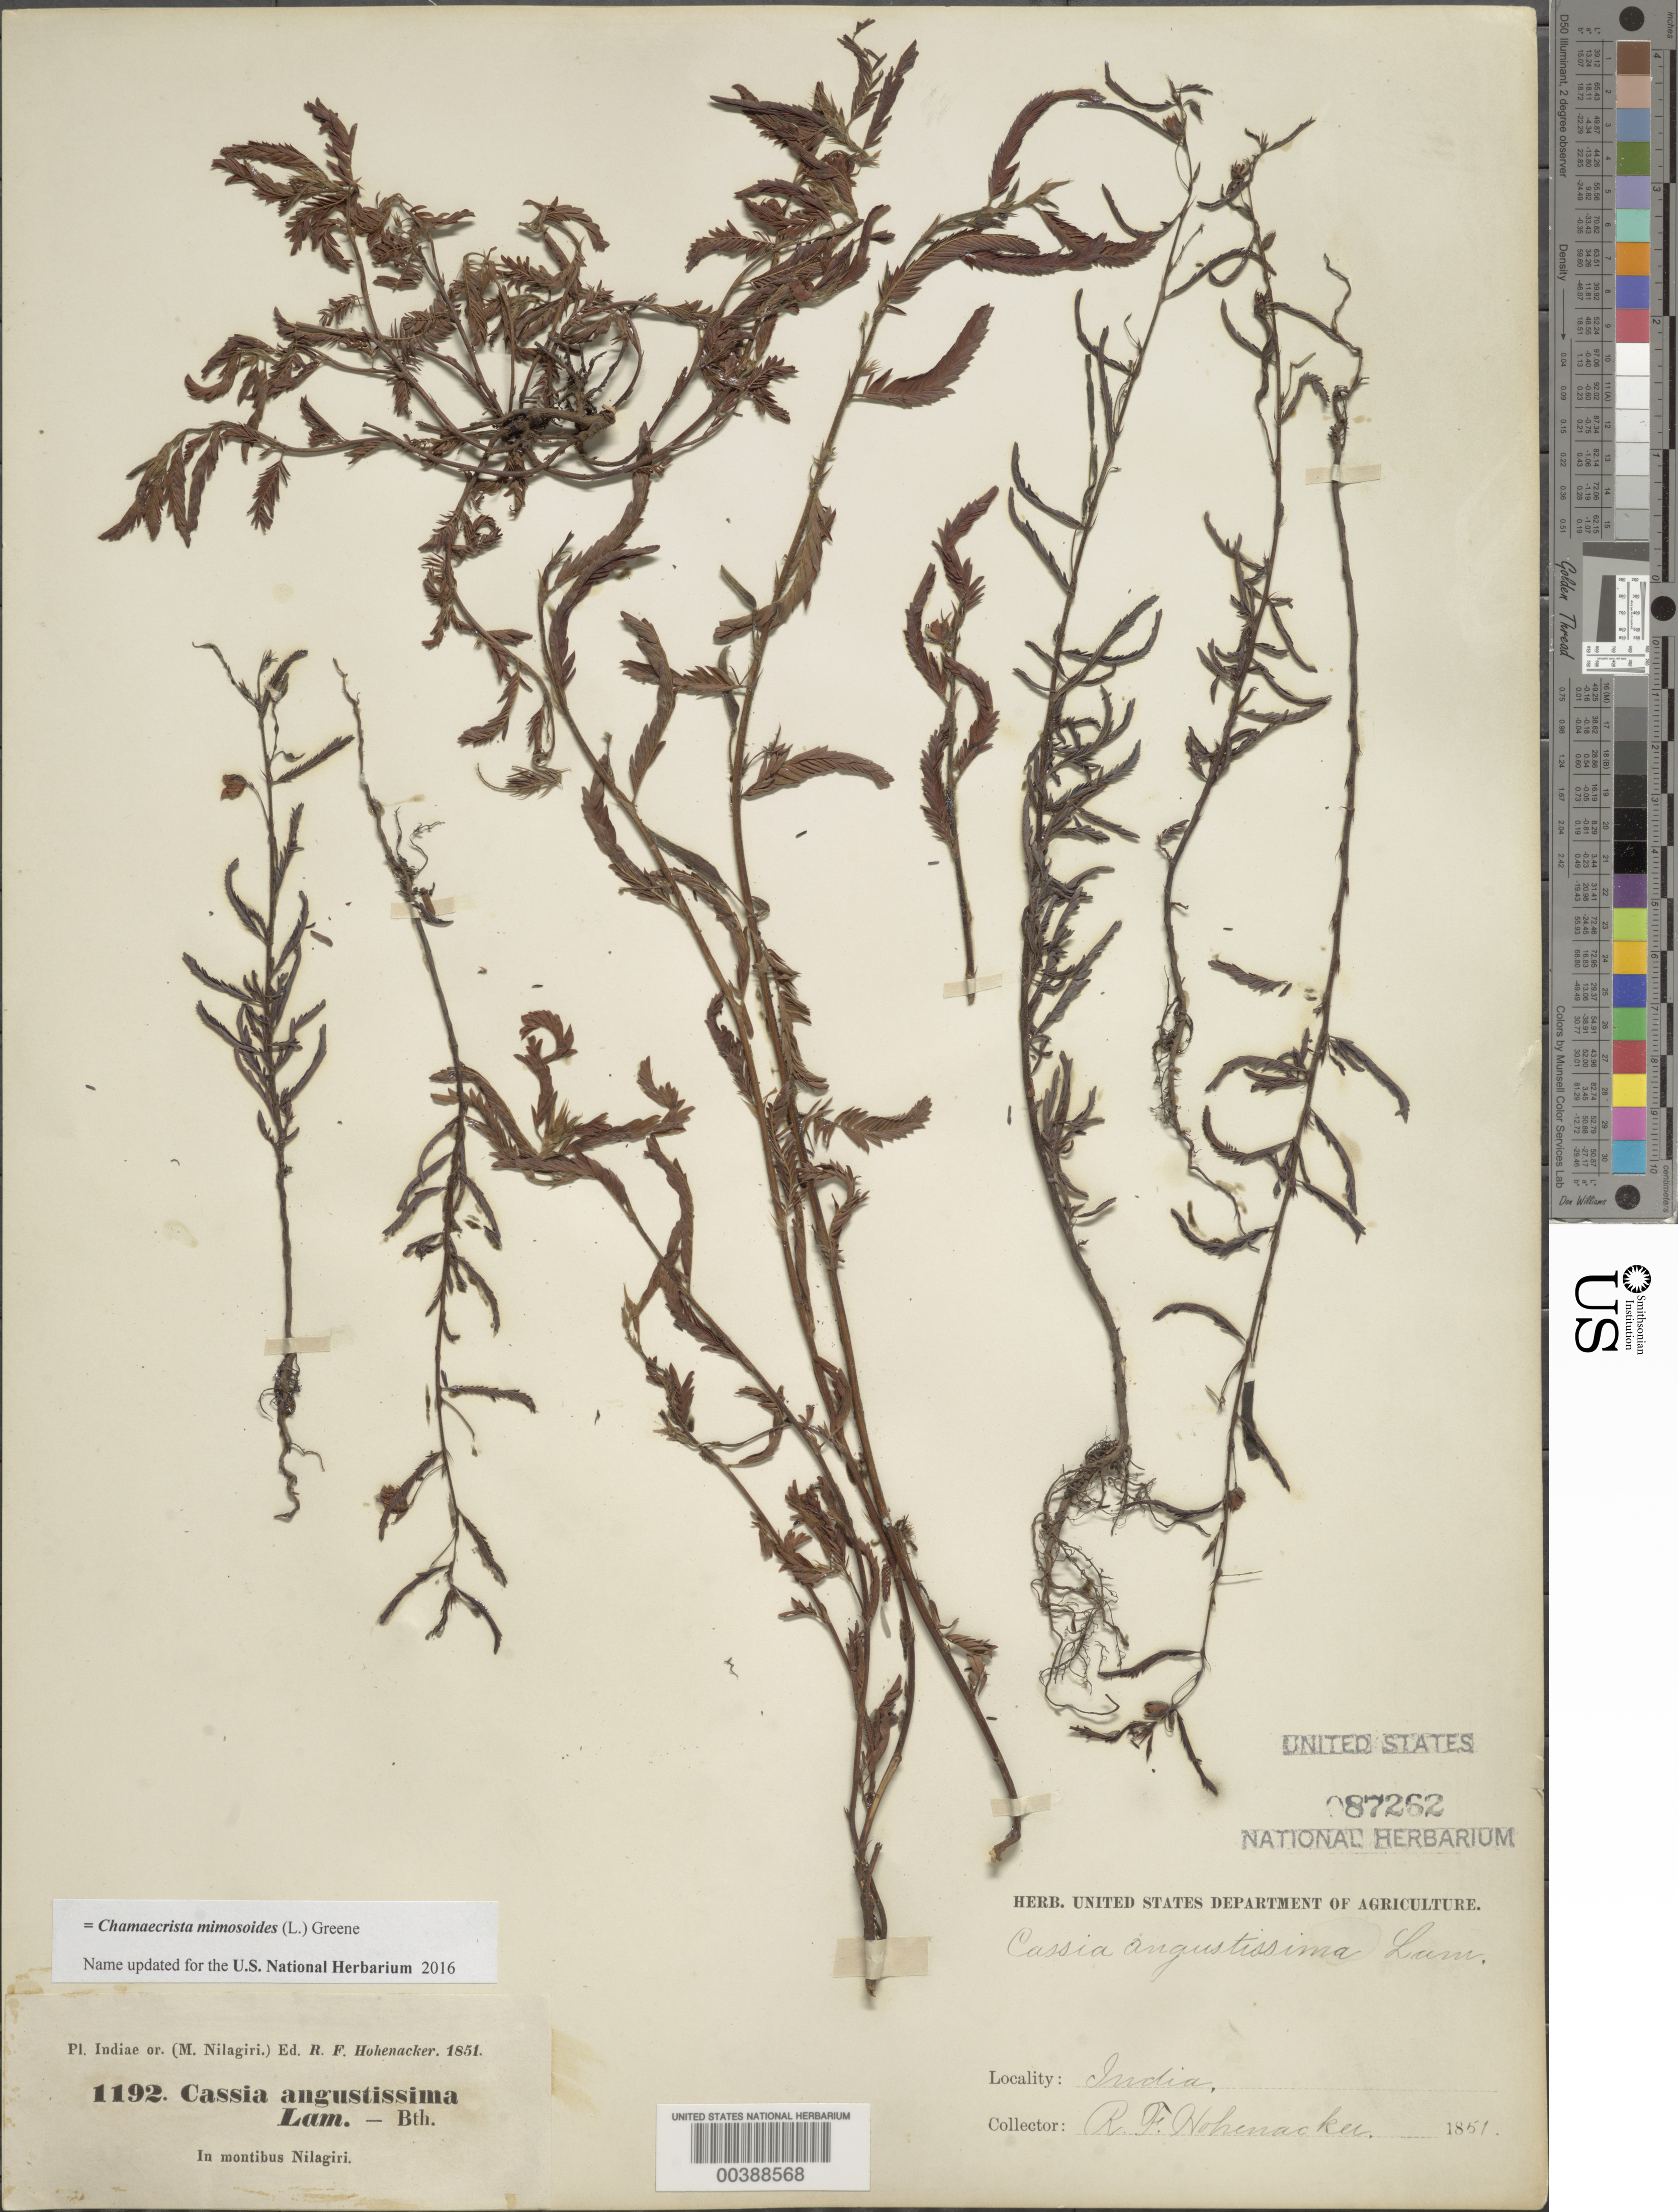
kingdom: Plantae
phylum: Tracheophyta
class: Magnoliopsida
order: Fabales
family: Fabaceae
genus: Chamaecrista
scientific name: Chamaecrista mimosoides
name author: (L.) Greene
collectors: R. F. Hohenacker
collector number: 1192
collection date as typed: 1851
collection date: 1851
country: India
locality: In montibus nilagiri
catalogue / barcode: US 87262